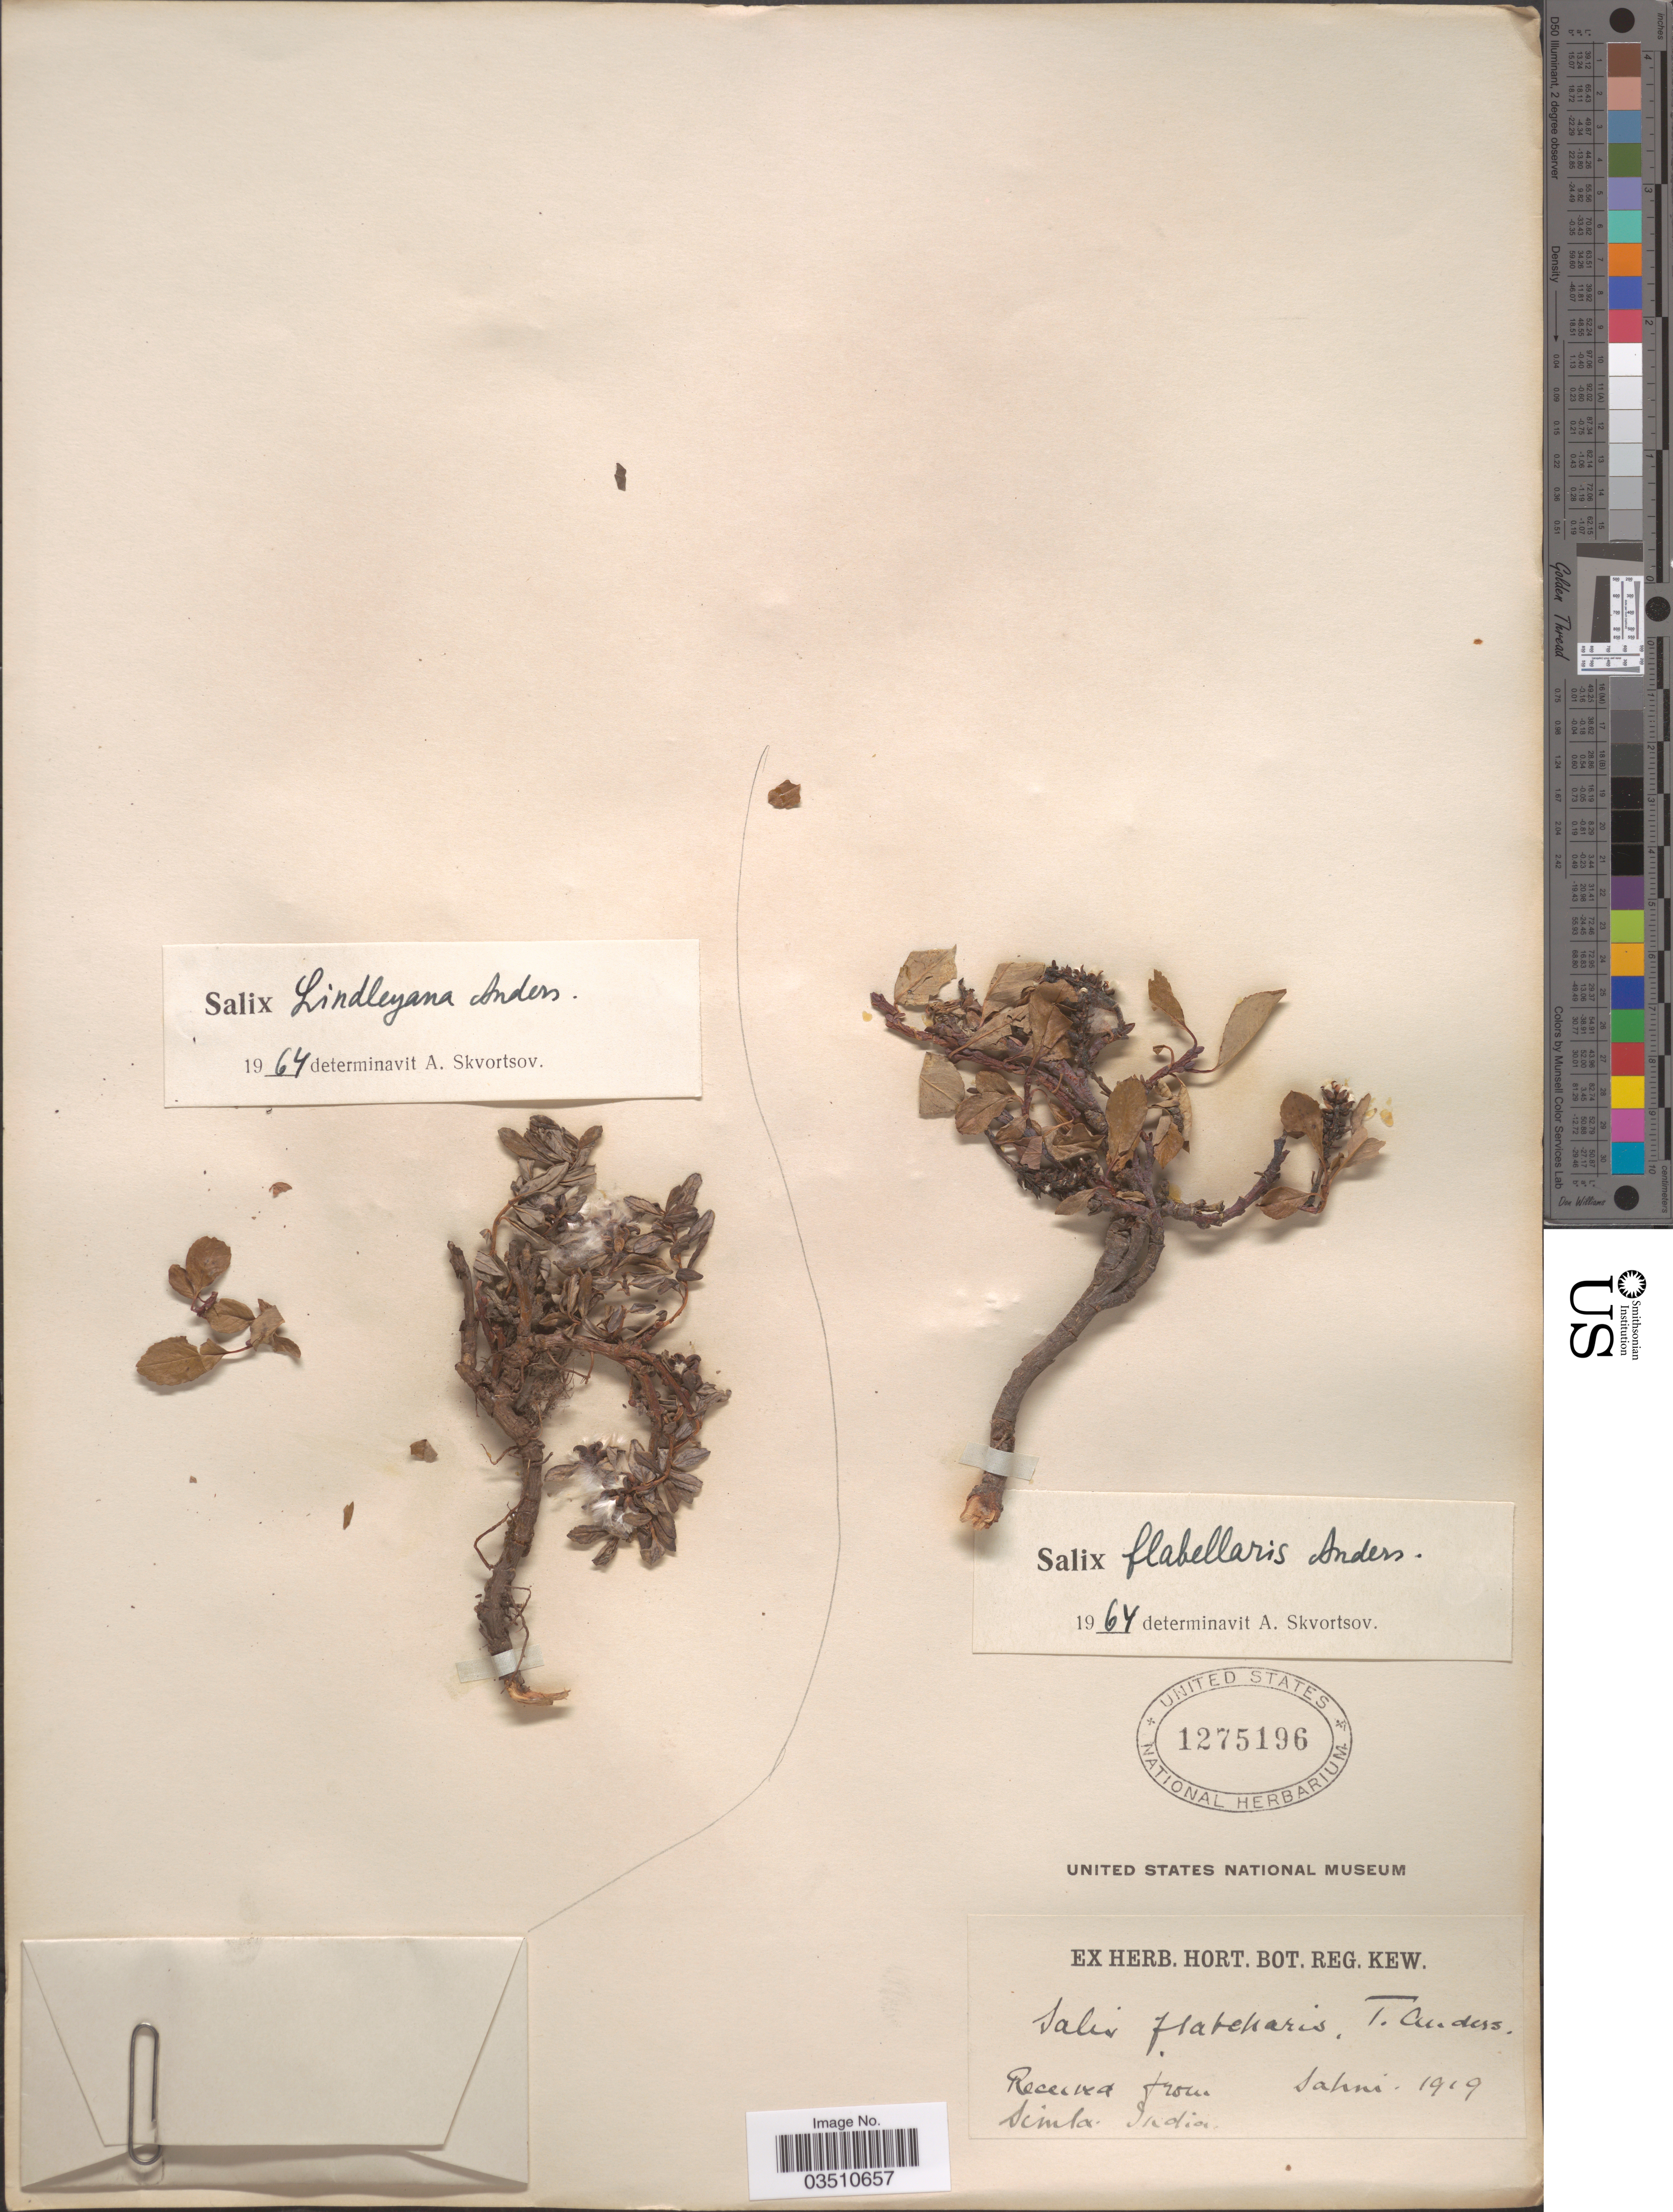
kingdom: Plantae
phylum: Tracheophyta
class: Magnoliopsida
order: Malpighiales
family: Salicaceae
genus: Salix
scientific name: Salix flabellaris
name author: Andersson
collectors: Sahni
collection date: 1919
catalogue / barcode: US 1275196